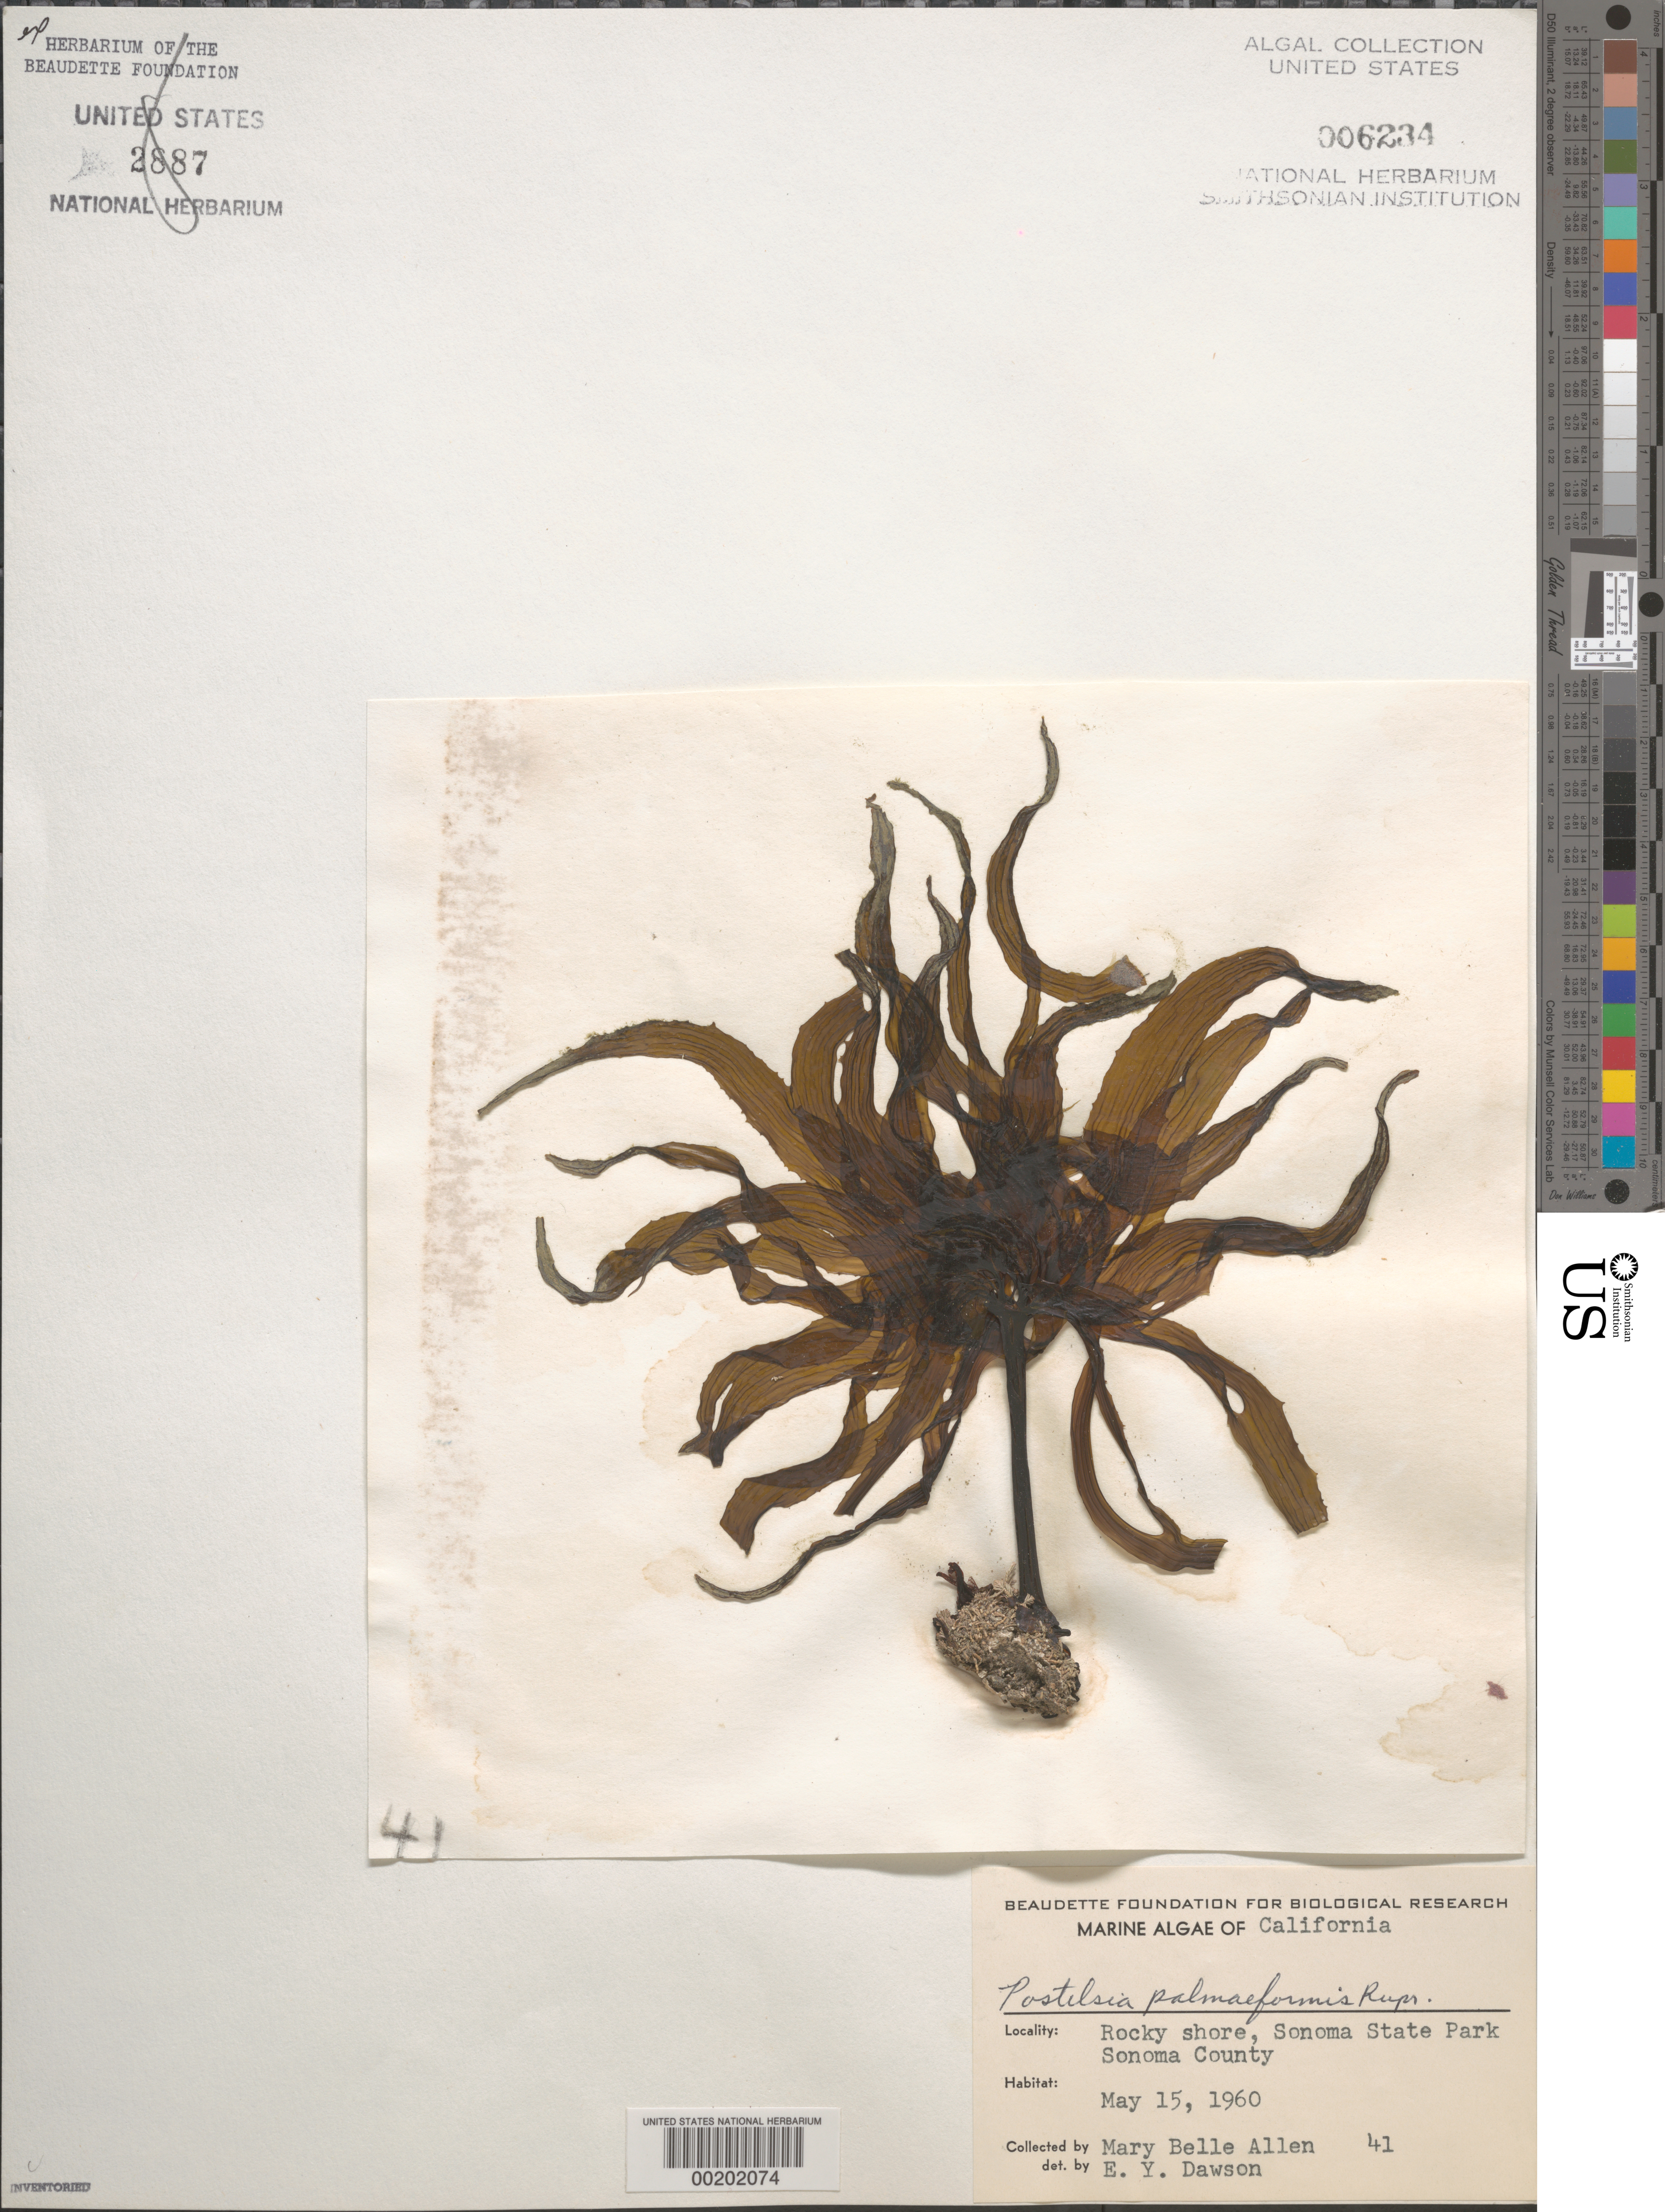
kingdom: Chromista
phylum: Ochrophyta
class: Phaeophyceae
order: Laminariales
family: Laminariaceae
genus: Postelsia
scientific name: Postelsia palmaeformis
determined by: Dawson, E. Y.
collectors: M. B. Allen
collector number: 41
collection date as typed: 15 May 1960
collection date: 1960-05-15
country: United States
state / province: California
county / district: Sonoma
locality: Sonoma State Park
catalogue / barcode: US 6234